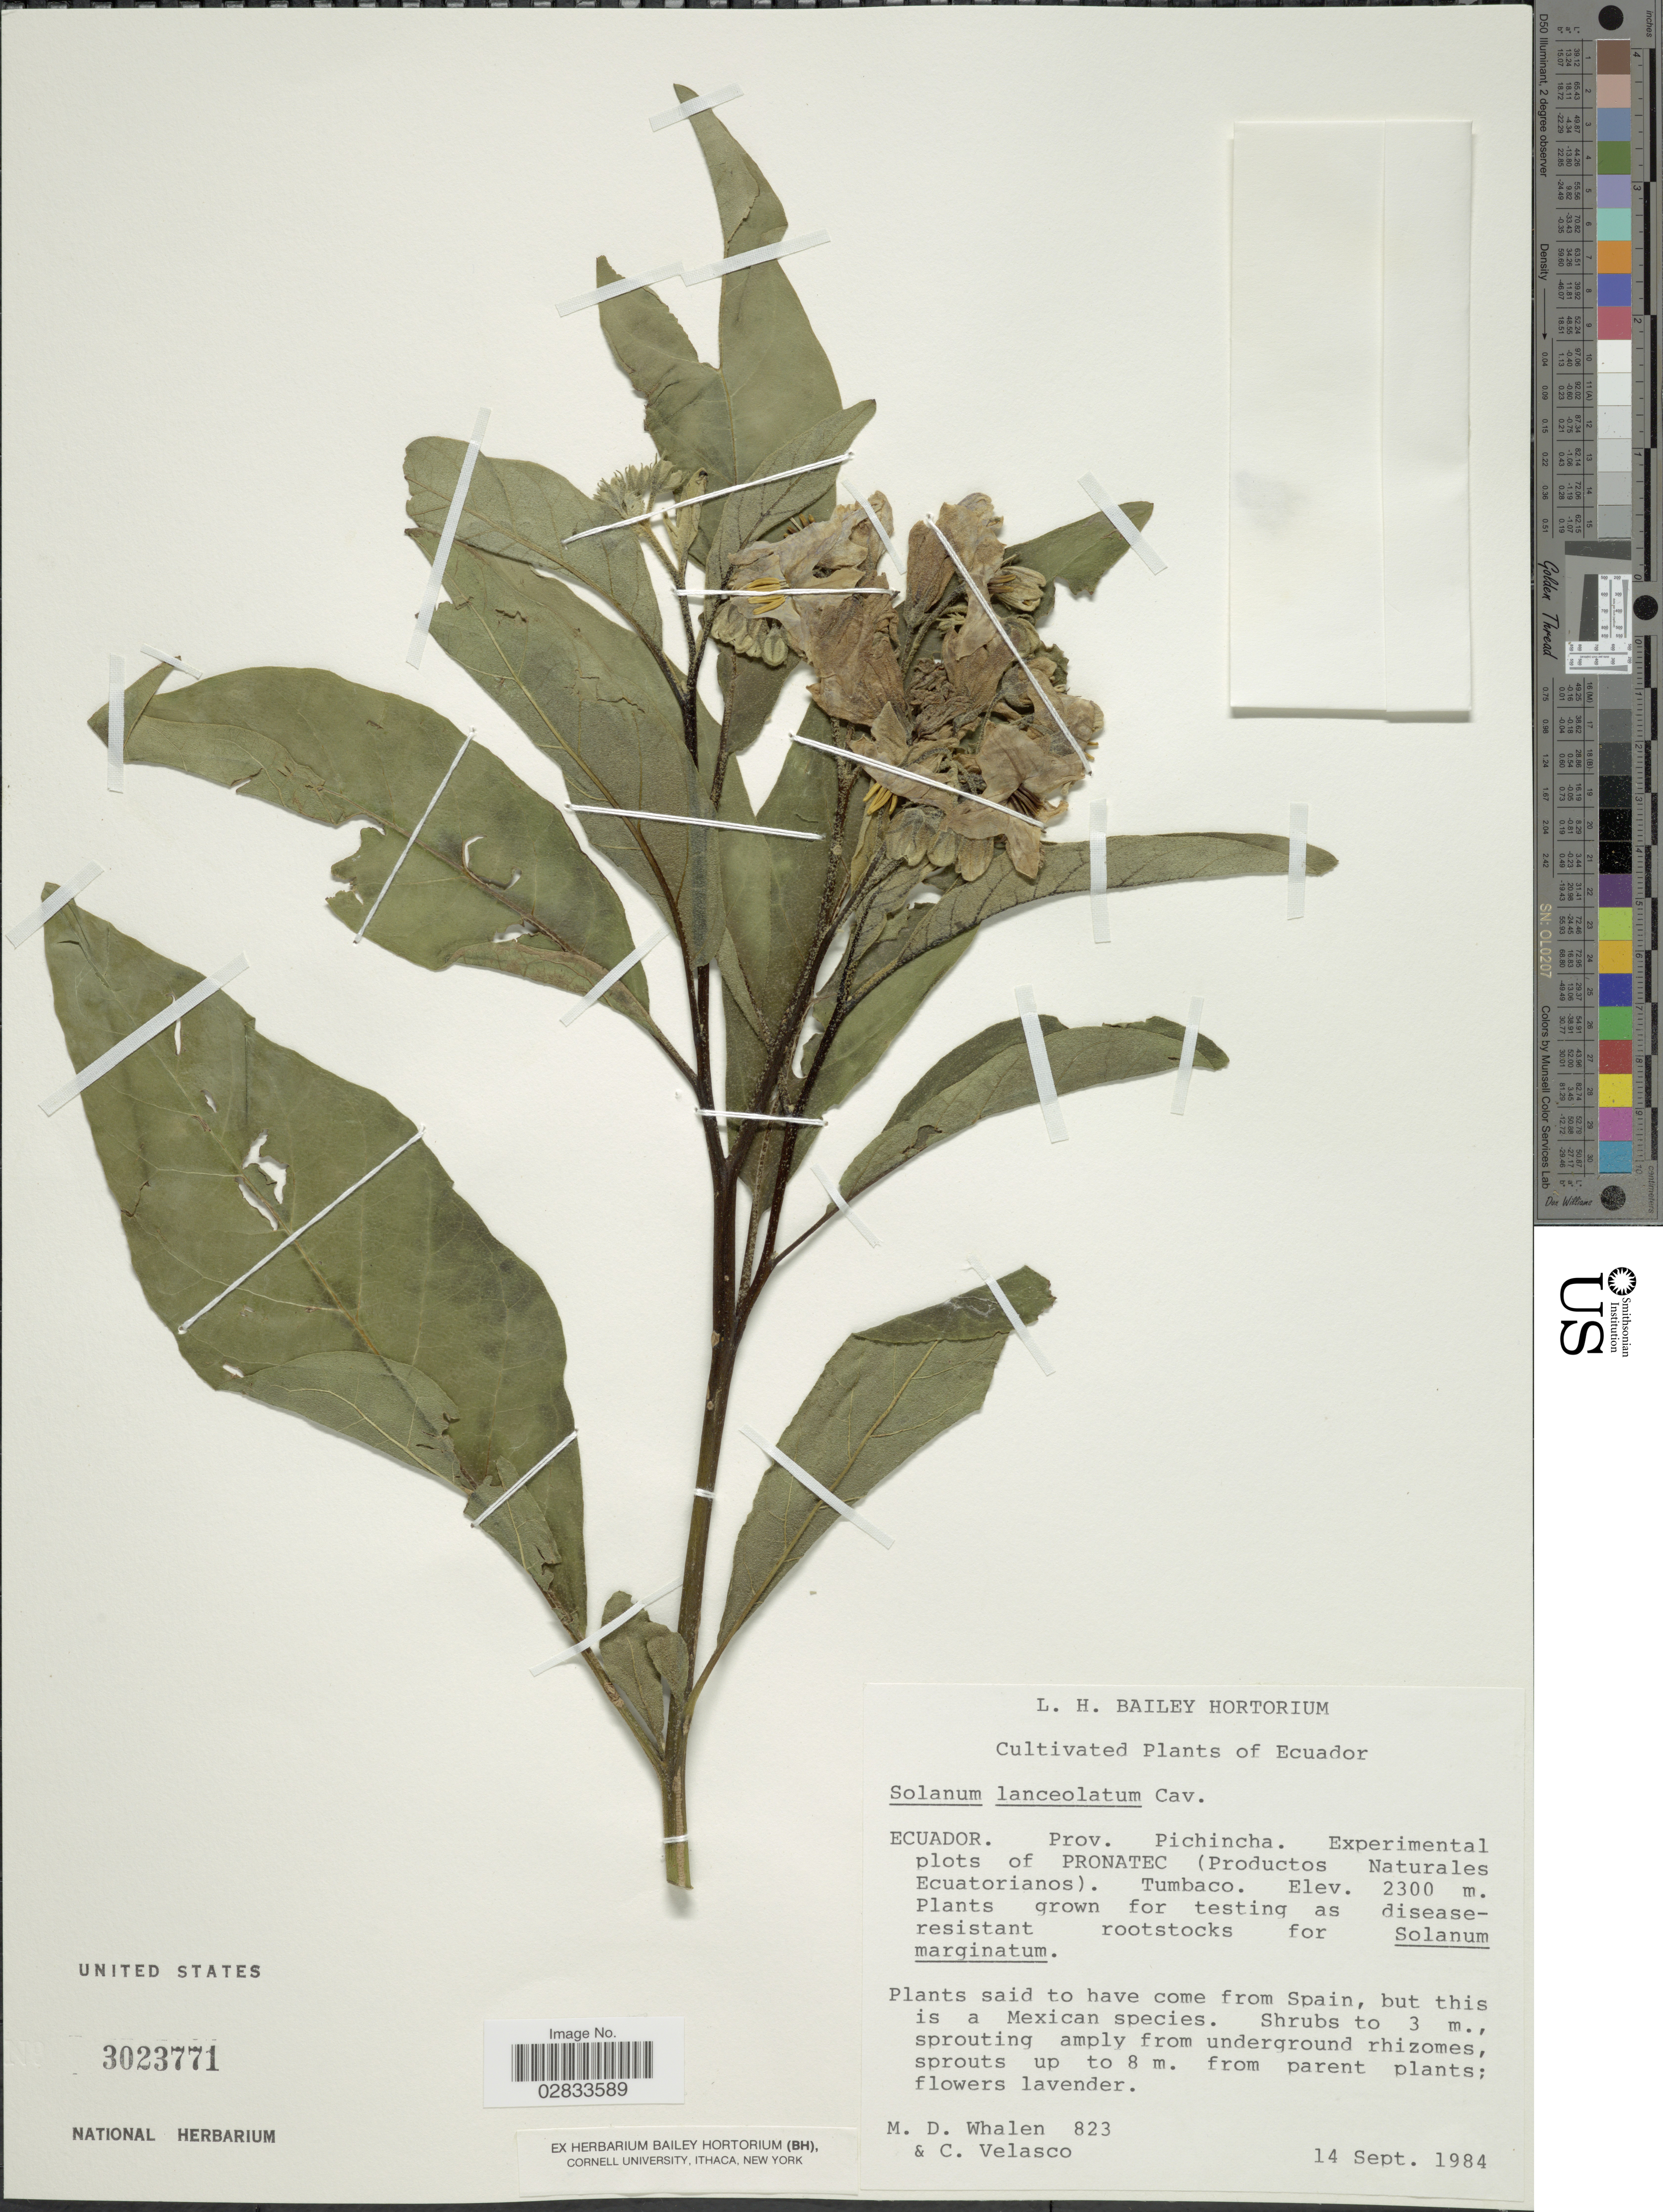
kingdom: Plantae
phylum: Tracheophyta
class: Magnoliopsida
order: Solanales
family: Solanaceae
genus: Solanum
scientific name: Solanum lanceolatum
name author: Berthault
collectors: M. Whalen & C. Velasco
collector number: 823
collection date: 1984-09-14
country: Ecuador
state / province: Pichincha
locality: Experimental plots of PRONATEC (Productos Naturales Ecuatorianos). Tumbaco.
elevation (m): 2300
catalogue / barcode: US 3023771